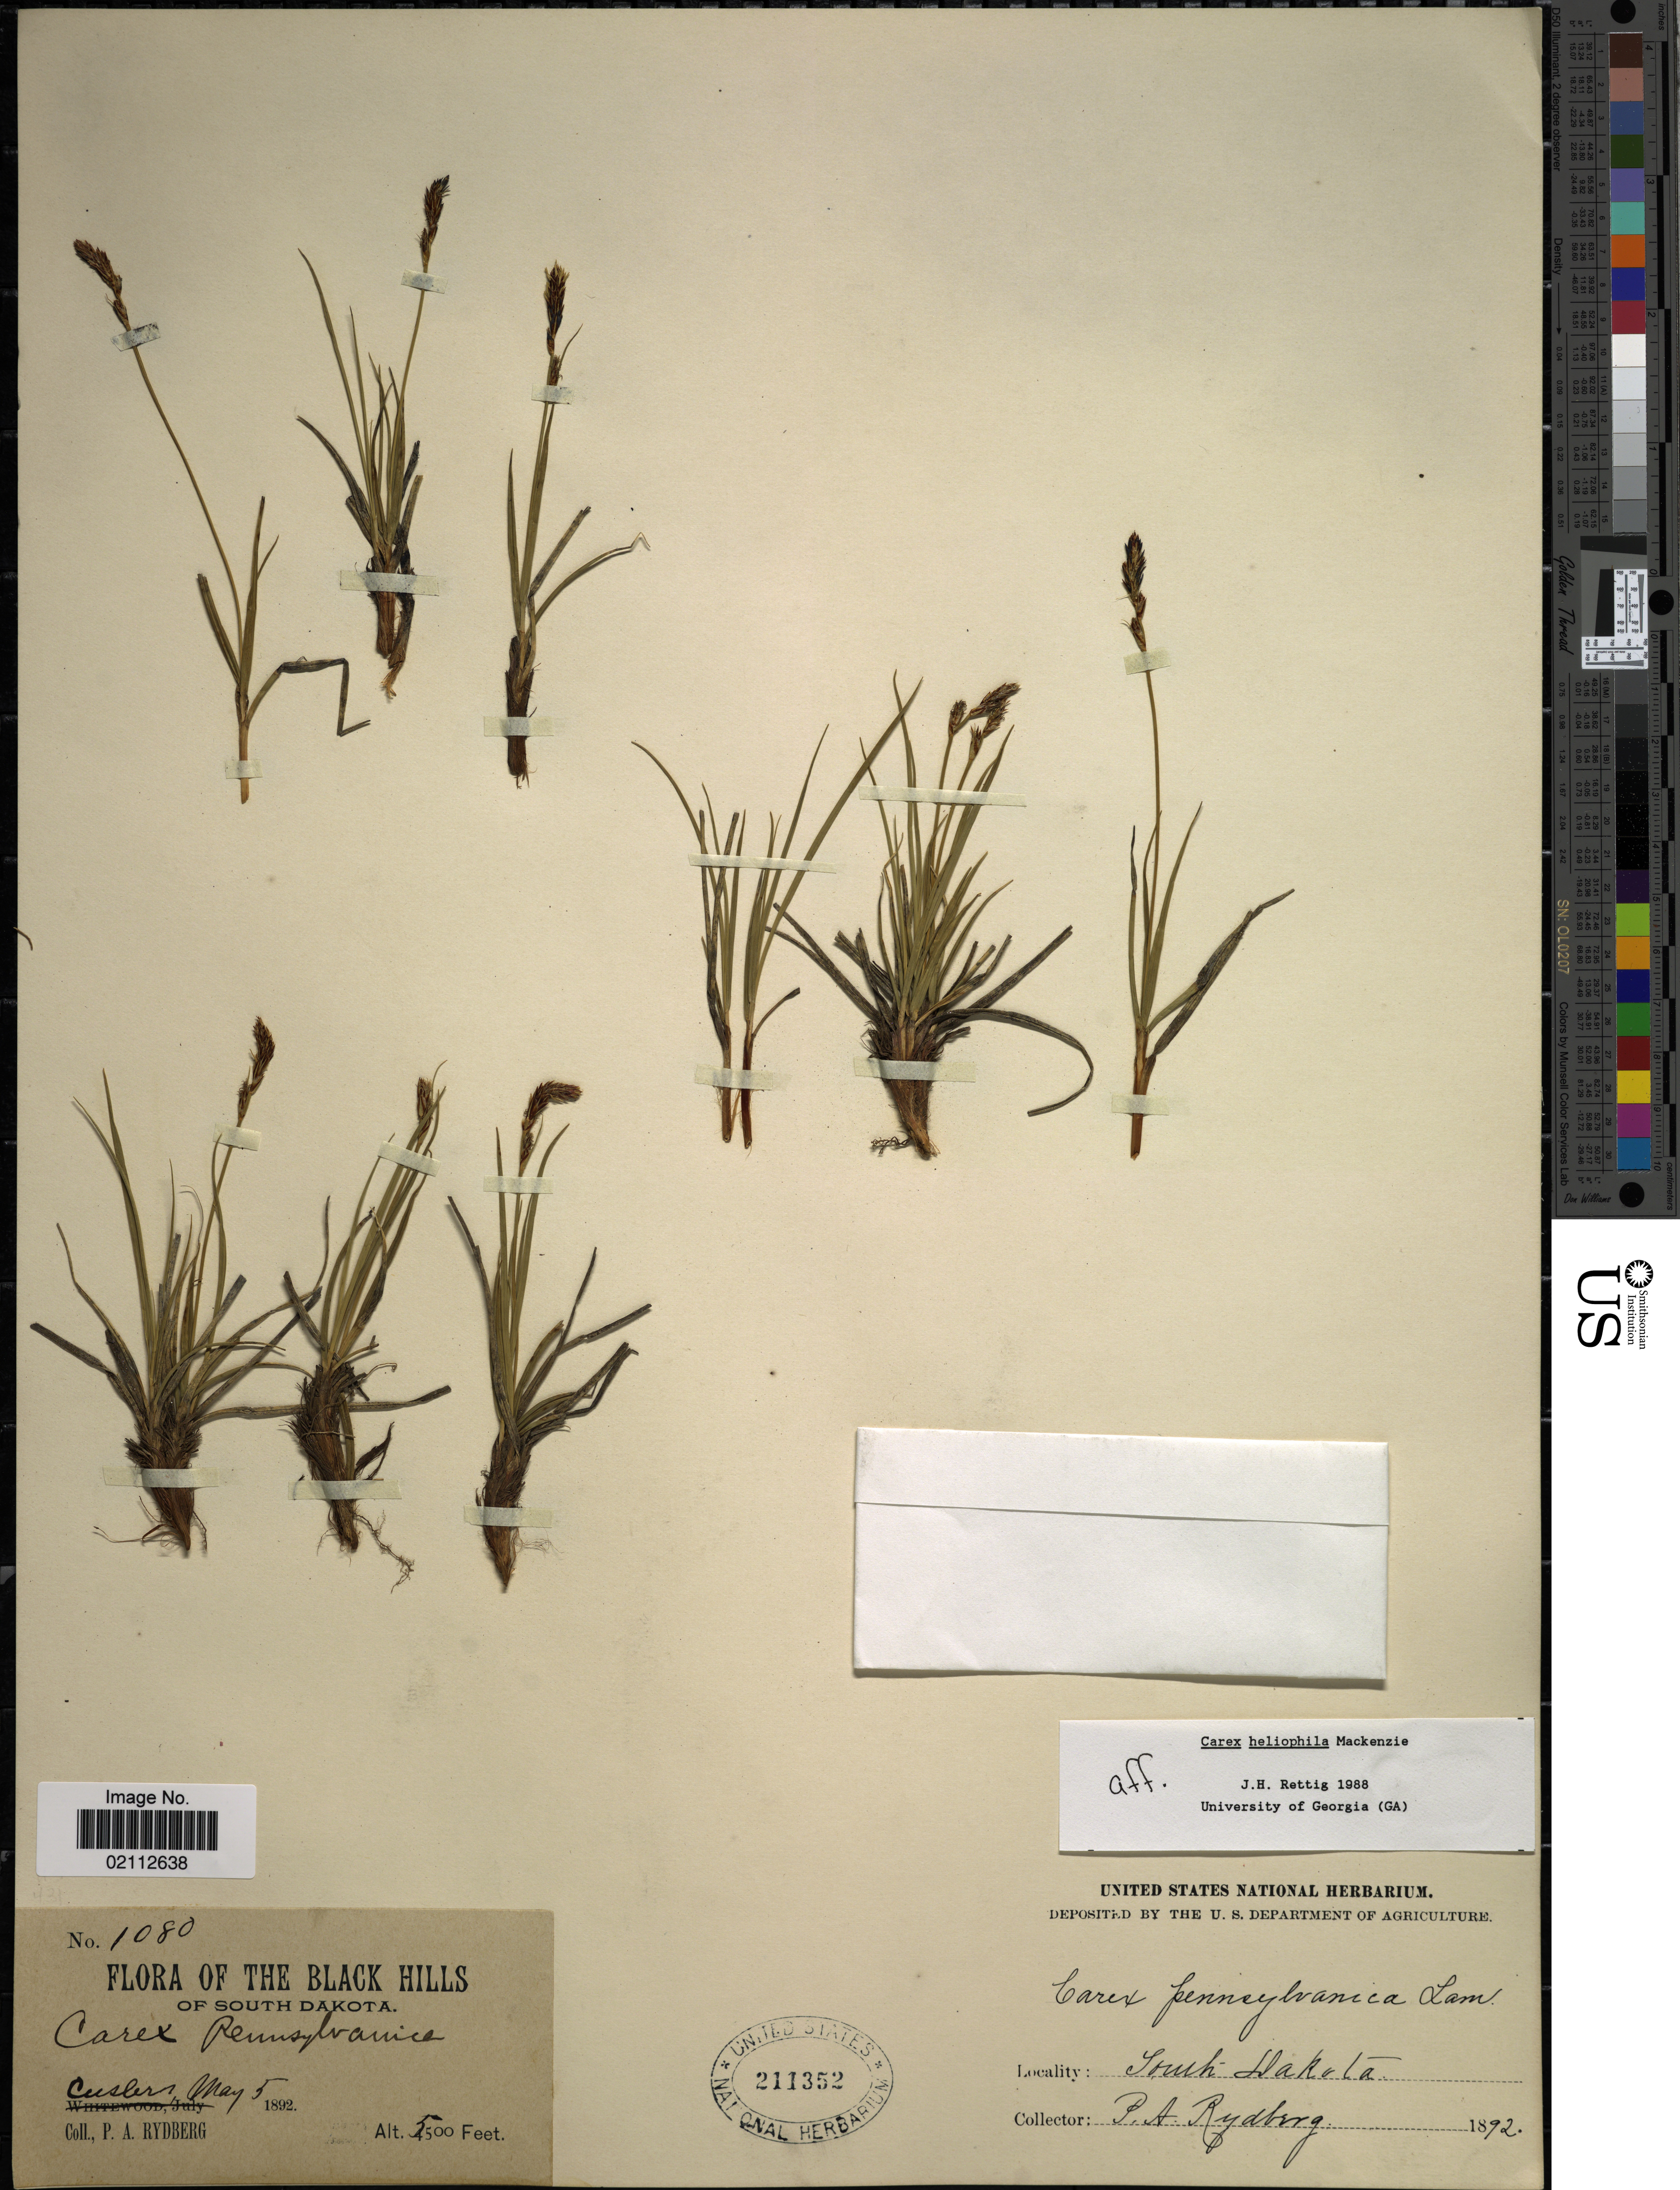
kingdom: Plantae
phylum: Tracheophyta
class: Liliopsida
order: Poales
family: Cyperaceae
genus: Carex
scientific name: Carex heliophila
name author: Mack.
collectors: P. A. Rydberg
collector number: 1080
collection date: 1892-05-05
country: United States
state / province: South Dakota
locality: The Black Hills of South Dakota, Custers.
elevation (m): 1676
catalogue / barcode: US 211352